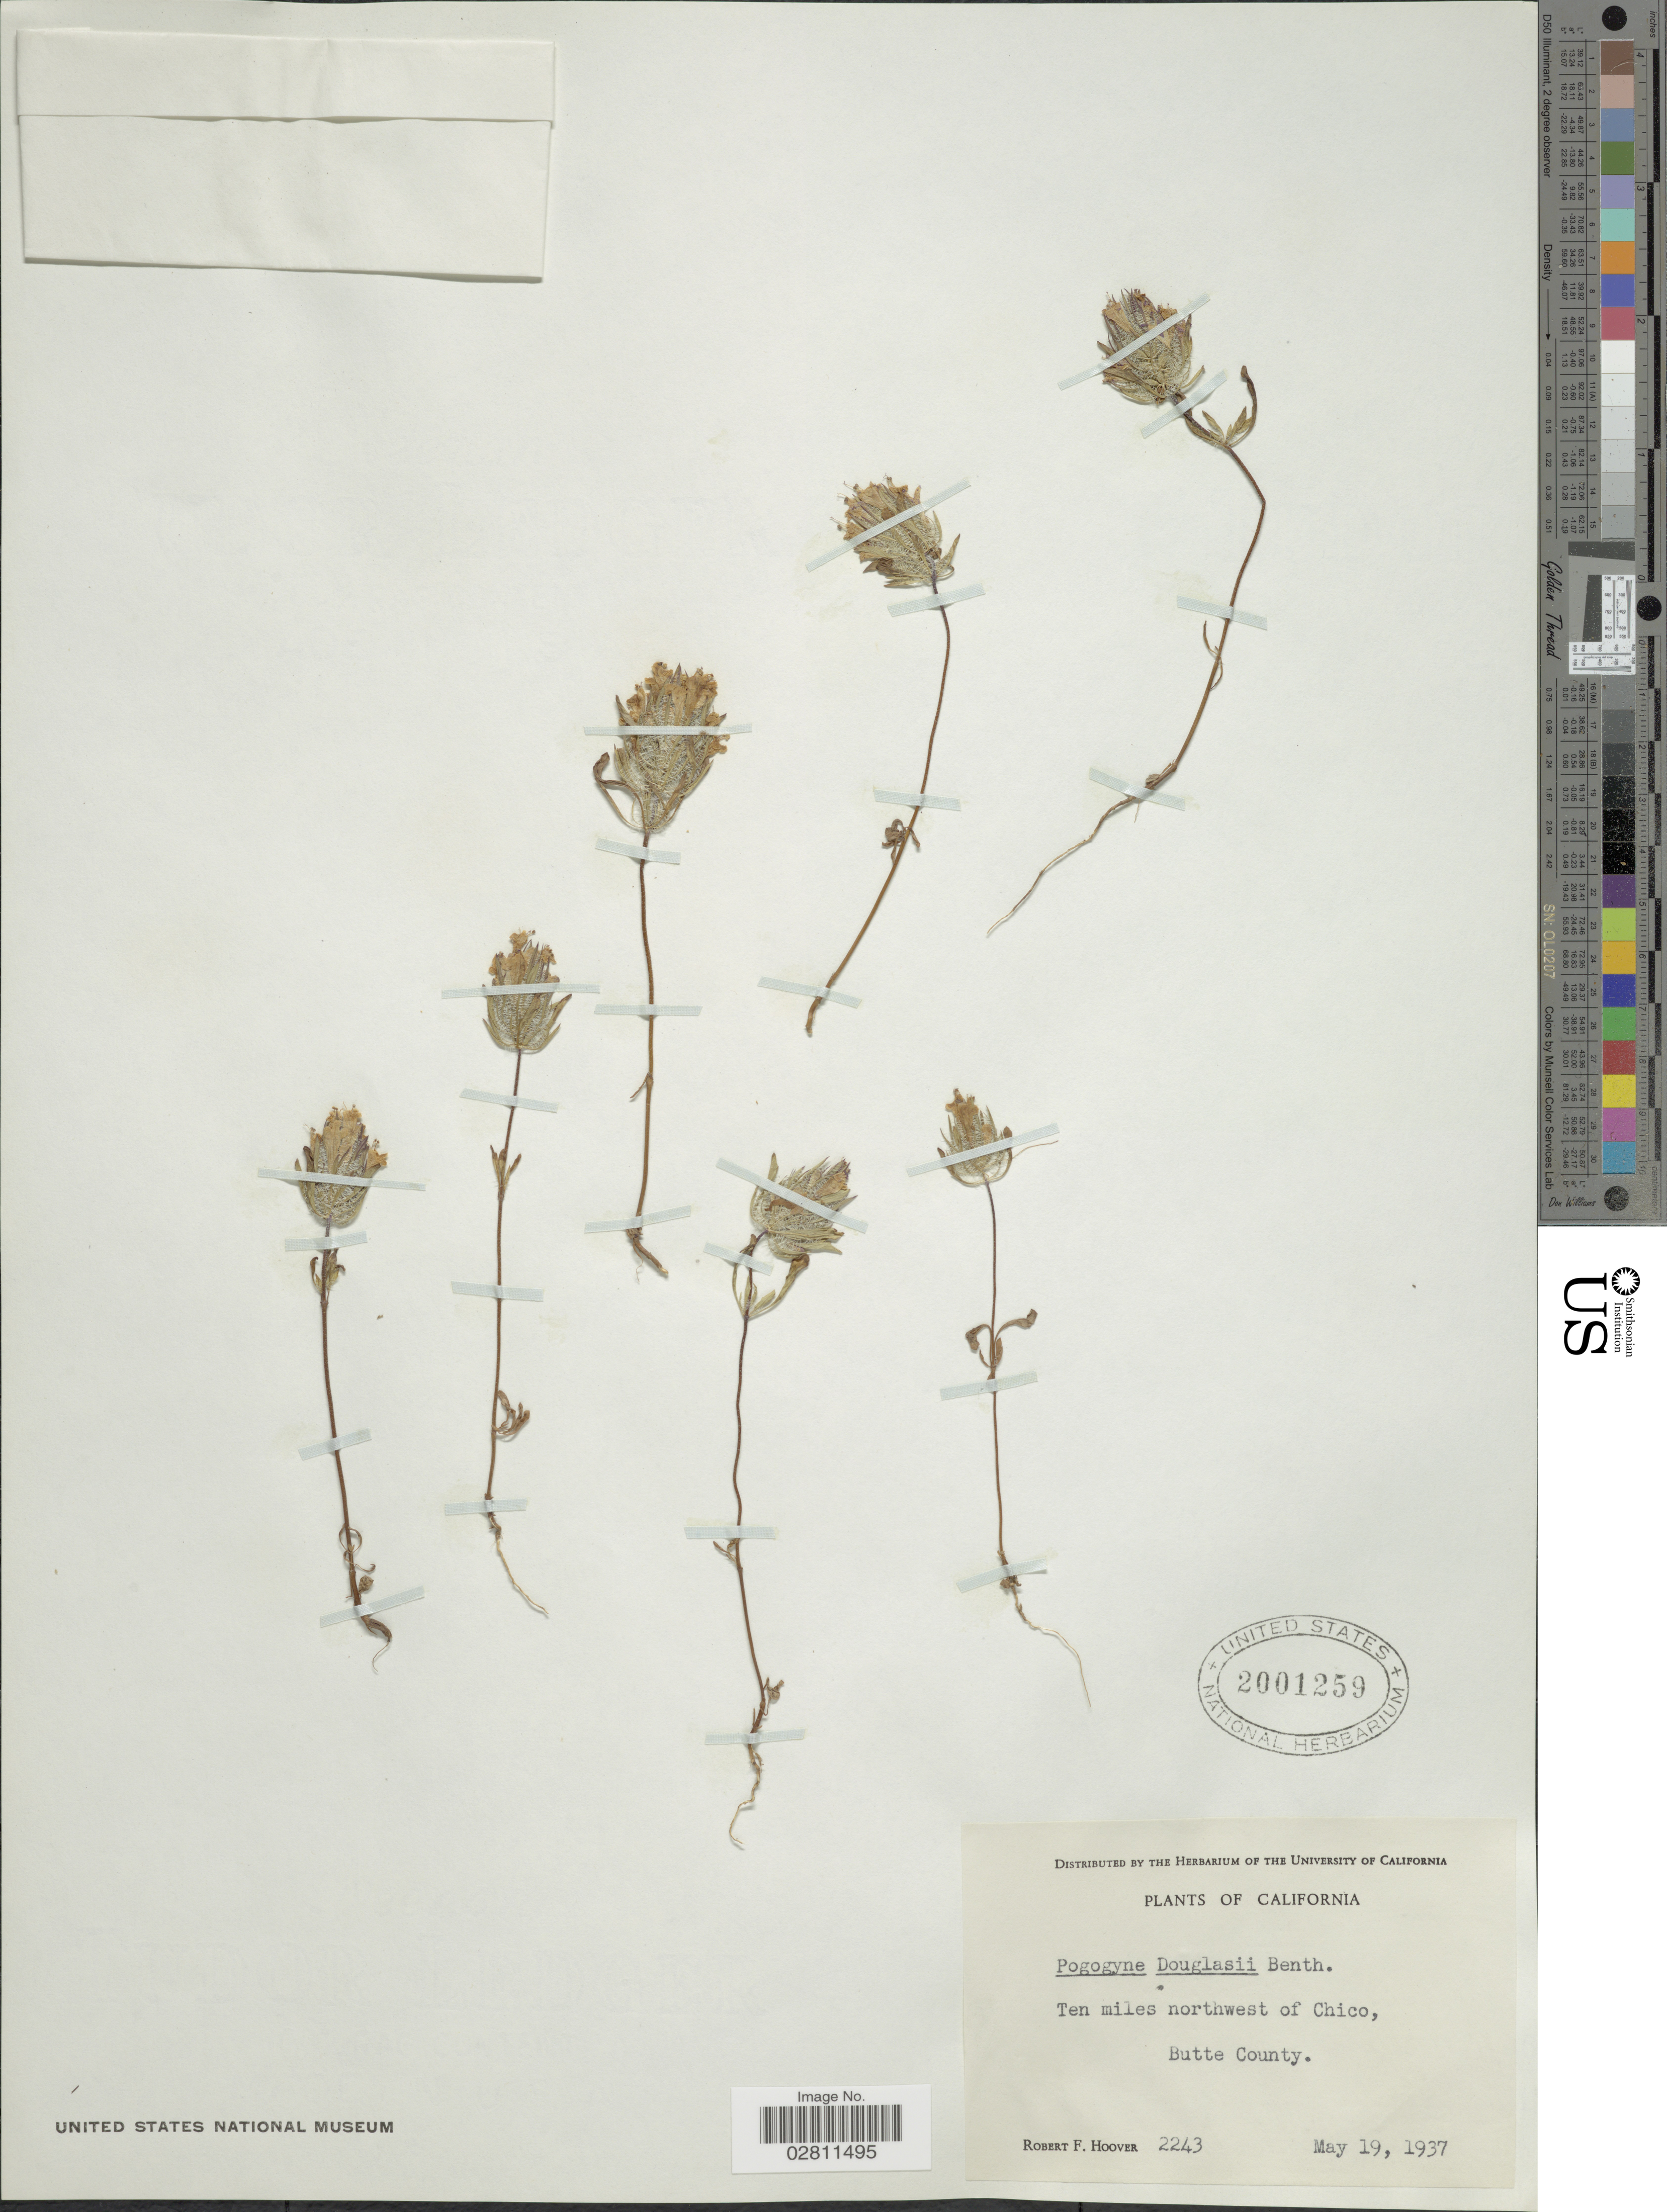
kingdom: Plantae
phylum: Tracheophyta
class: Magnoliopsida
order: Lamiales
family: Lamiaceae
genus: Pogogyne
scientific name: Pogogyne douglasii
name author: Benth.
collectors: R. F. Hoover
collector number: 2243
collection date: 1937-05-19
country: United States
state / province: California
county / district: Butte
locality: Ten miles northwest of Chico, Butte County.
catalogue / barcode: US 2001259